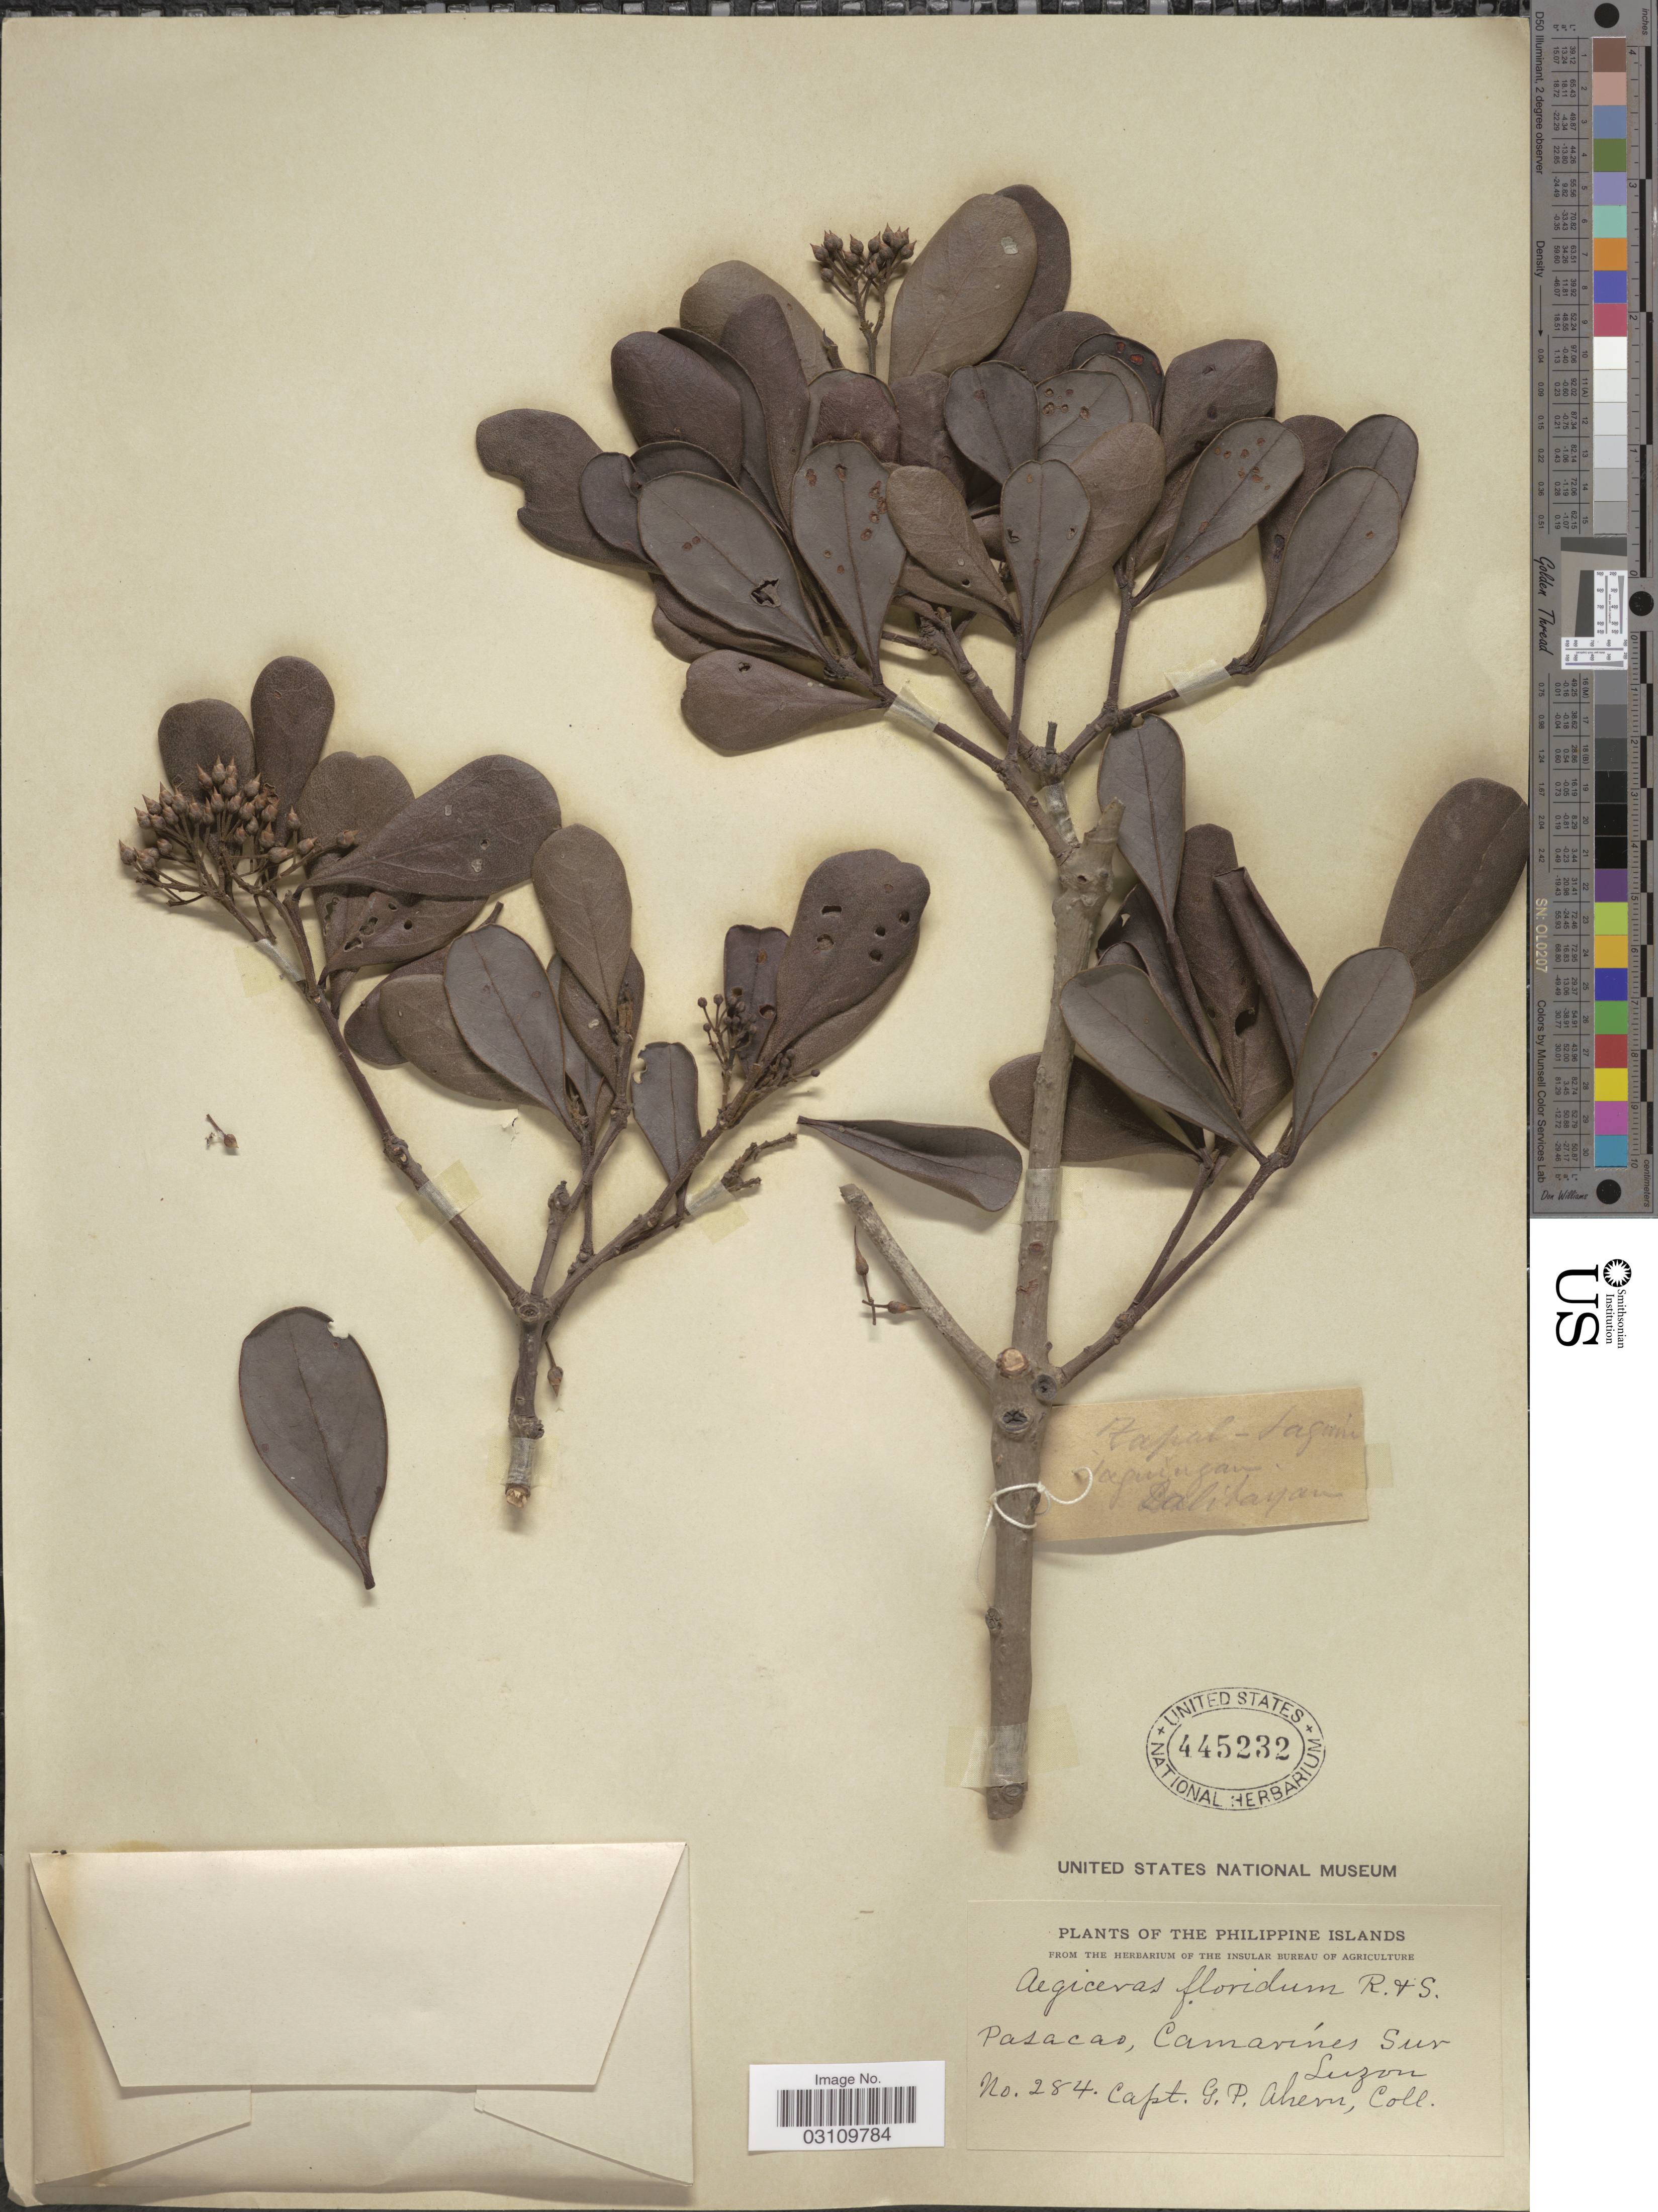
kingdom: Plantae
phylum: Tracheophyta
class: Magnoliopsida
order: Ericales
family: Primulaceae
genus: Aegiceras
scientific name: Aegiceras floridum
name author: Roem. & Schult.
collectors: G. Ahern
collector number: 284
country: Philippines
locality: The Philippine Islands, Pasacao, Camarines Sur.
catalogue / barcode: US 445232